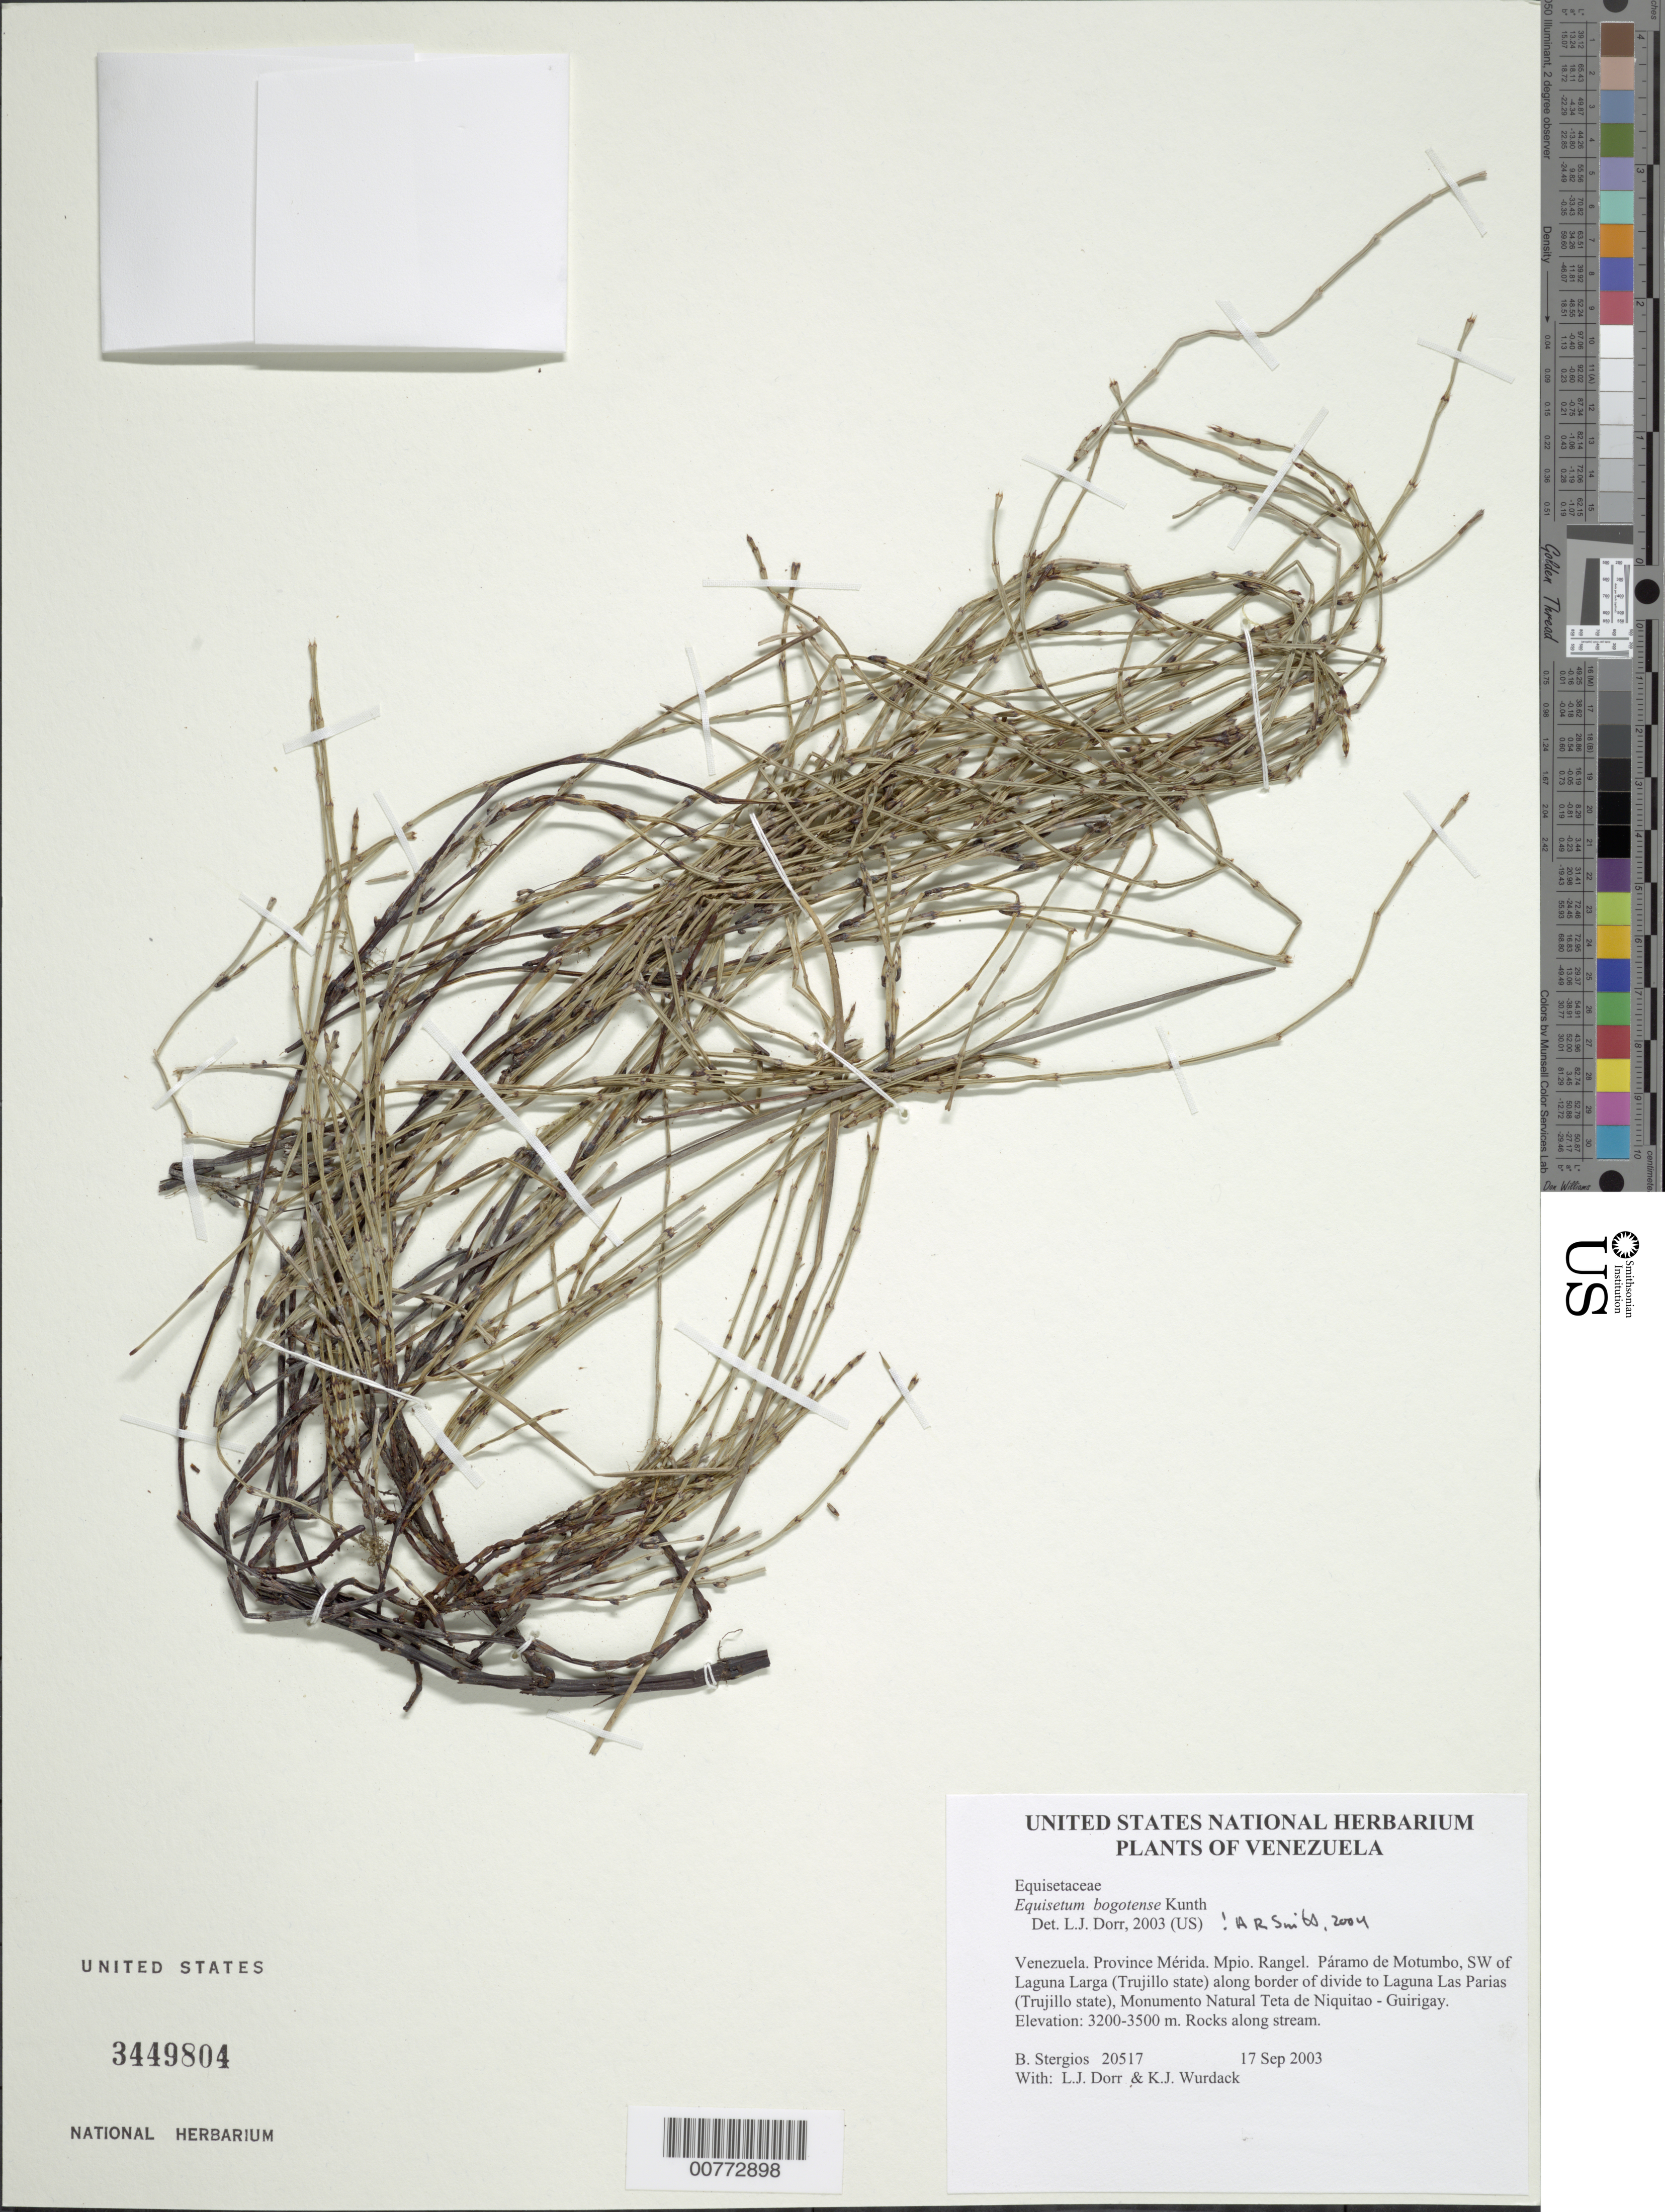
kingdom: Plantae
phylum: Tracheophyta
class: Polypodiopsida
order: Equisetales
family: Equisetaceae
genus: Equisetum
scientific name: Equisetum bogotense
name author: Kunth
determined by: Dorr, L. J., (BOT), Smithsonian Institution - National Museum of Natural History (UNITED STATES)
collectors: B. G. Stergios, L. J. Dorr & K. Wurdack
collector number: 20517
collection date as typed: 17 Sep 2003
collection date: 2003-09-17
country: Venezuela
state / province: Mérida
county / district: Rangel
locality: Páramo de Motumbo, NW of Laguna Larga (Trujillo state), Monumento Natural Teta de Niquitao - Guirigay.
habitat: Rocks along stream.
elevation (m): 3200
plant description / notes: PORT, US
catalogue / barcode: US 3449804